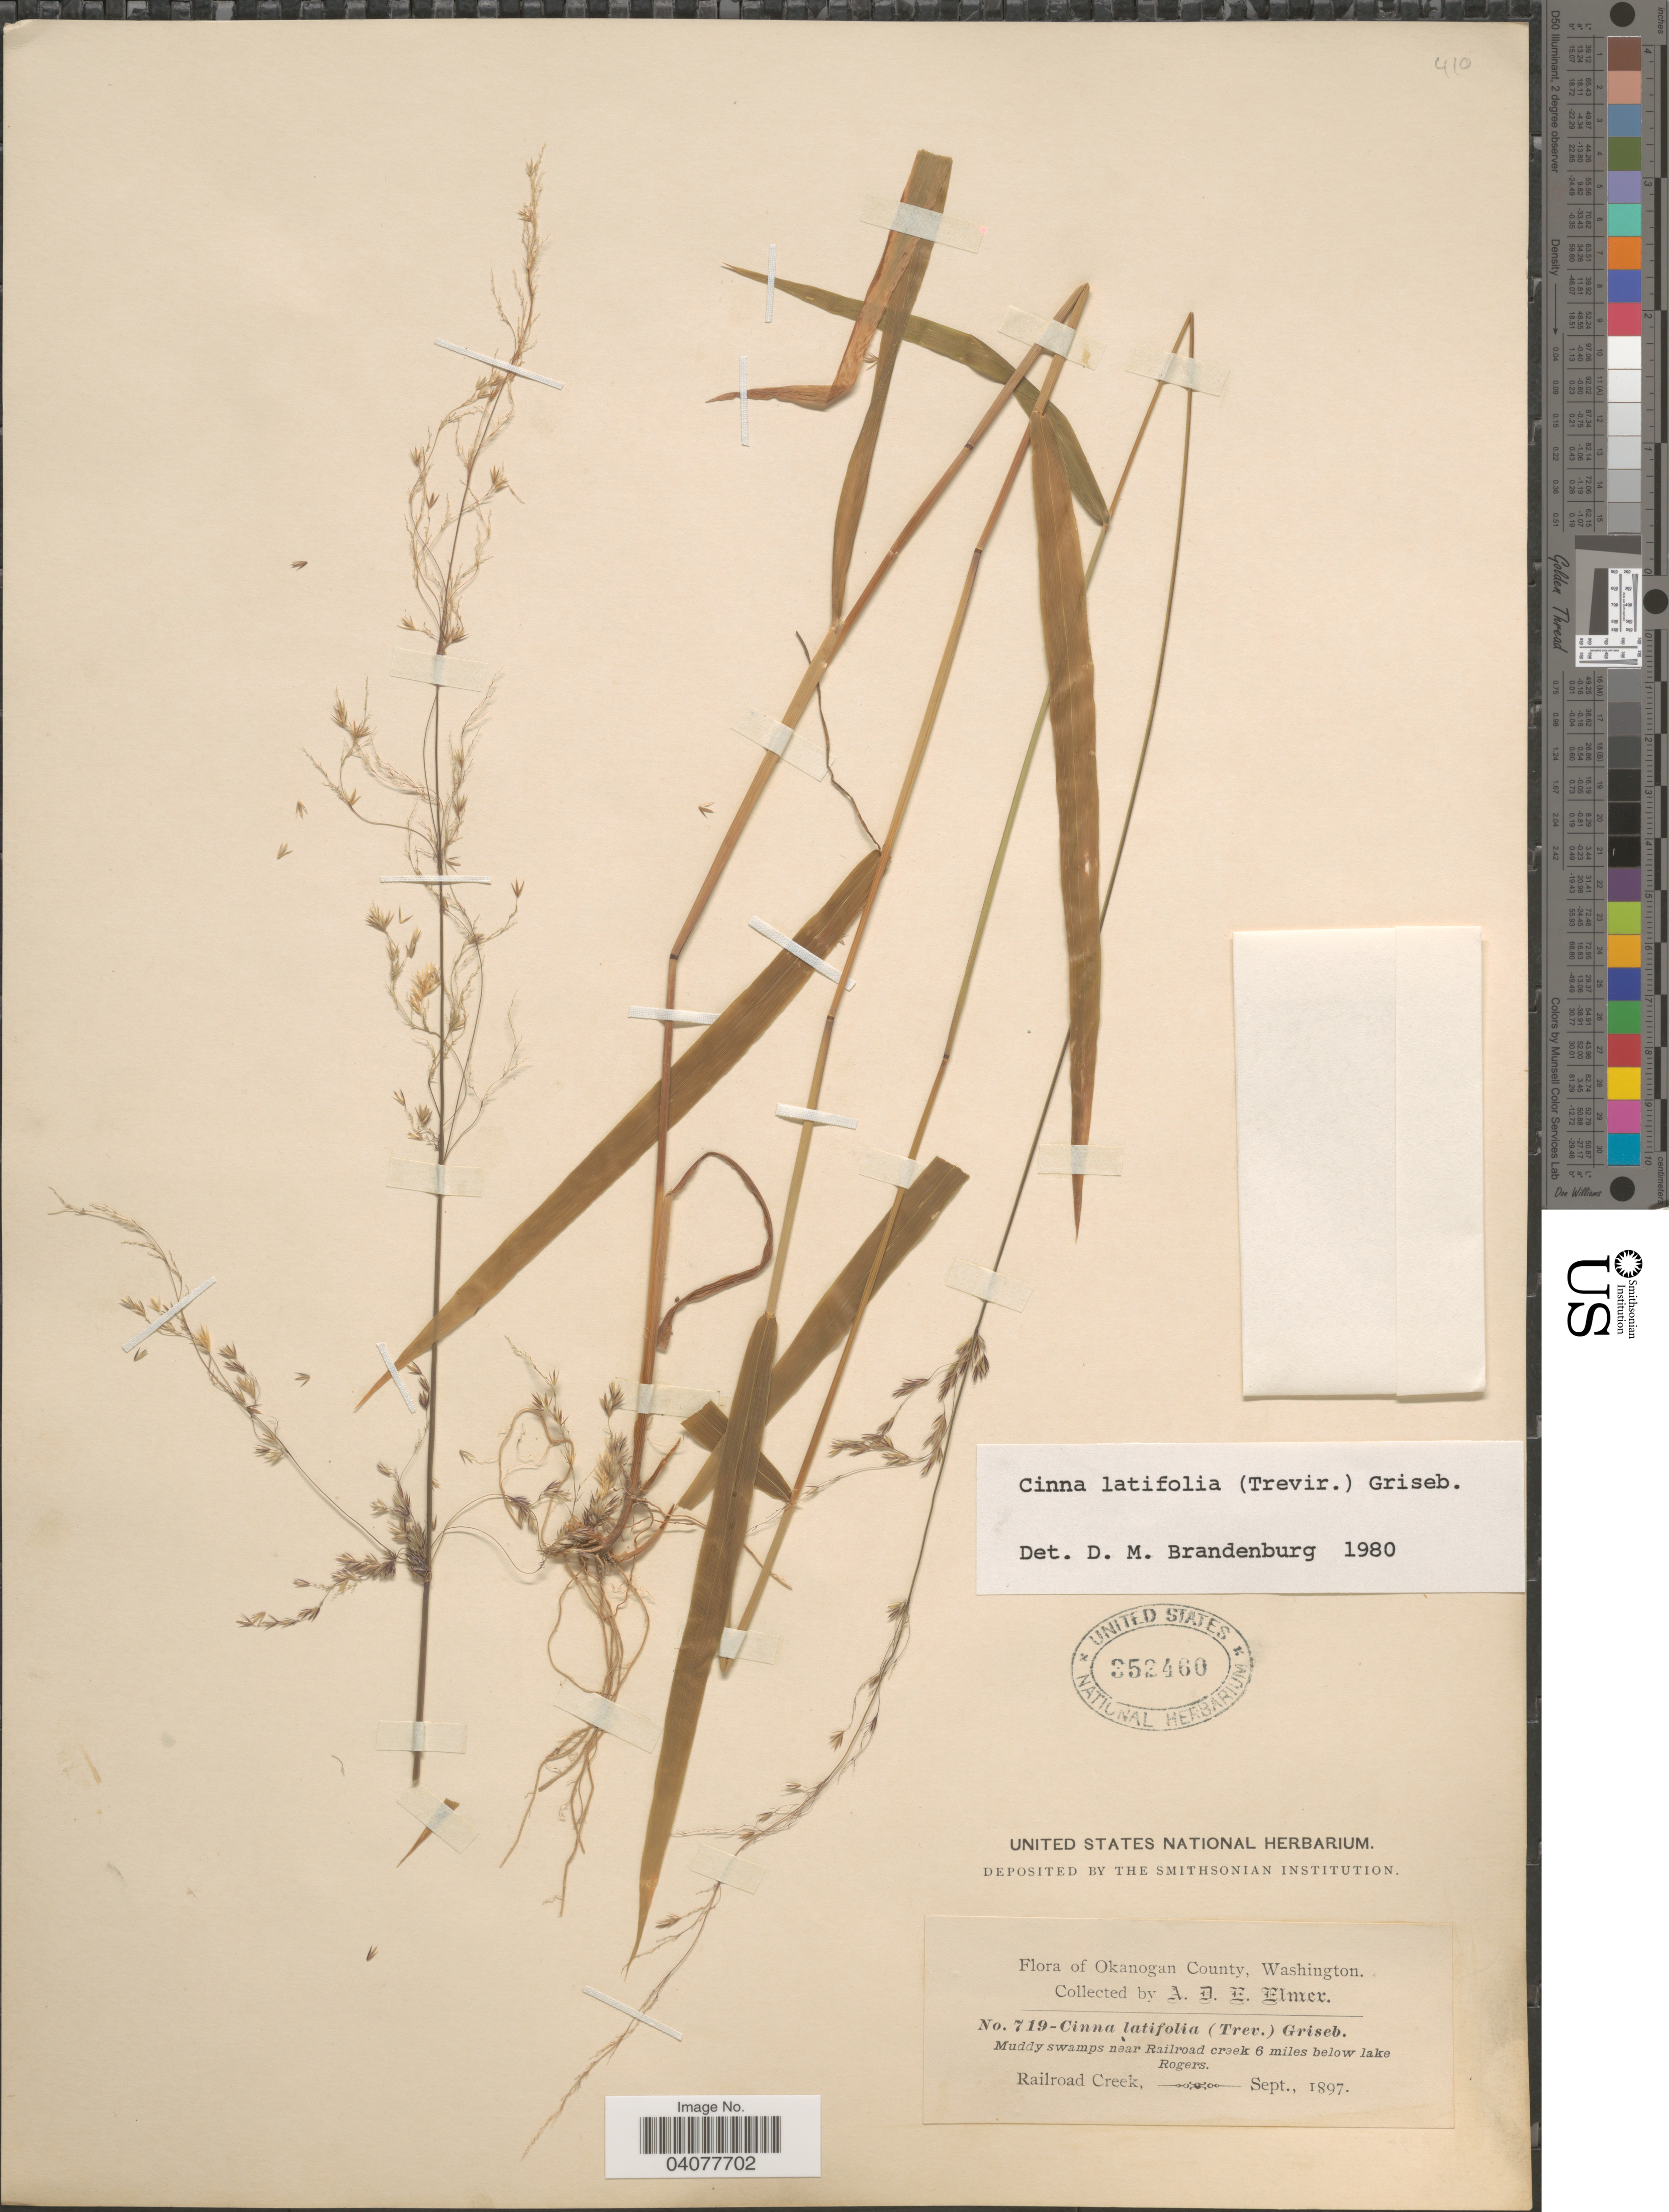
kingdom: Plantae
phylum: Tracheophyta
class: Liliopsida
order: Poales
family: Poaceae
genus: Cinna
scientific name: Cinna latifolia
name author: (Trevir. ex Goeppert) Griseb.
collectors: A. D. E. Elmer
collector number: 719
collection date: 1897-09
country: United States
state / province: Washington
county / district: Okanogan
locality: Okanogan County. Muddy swamps near Railroad creek 6 miles below lake Rogers. Railroad Creek.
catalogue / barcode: US 352460